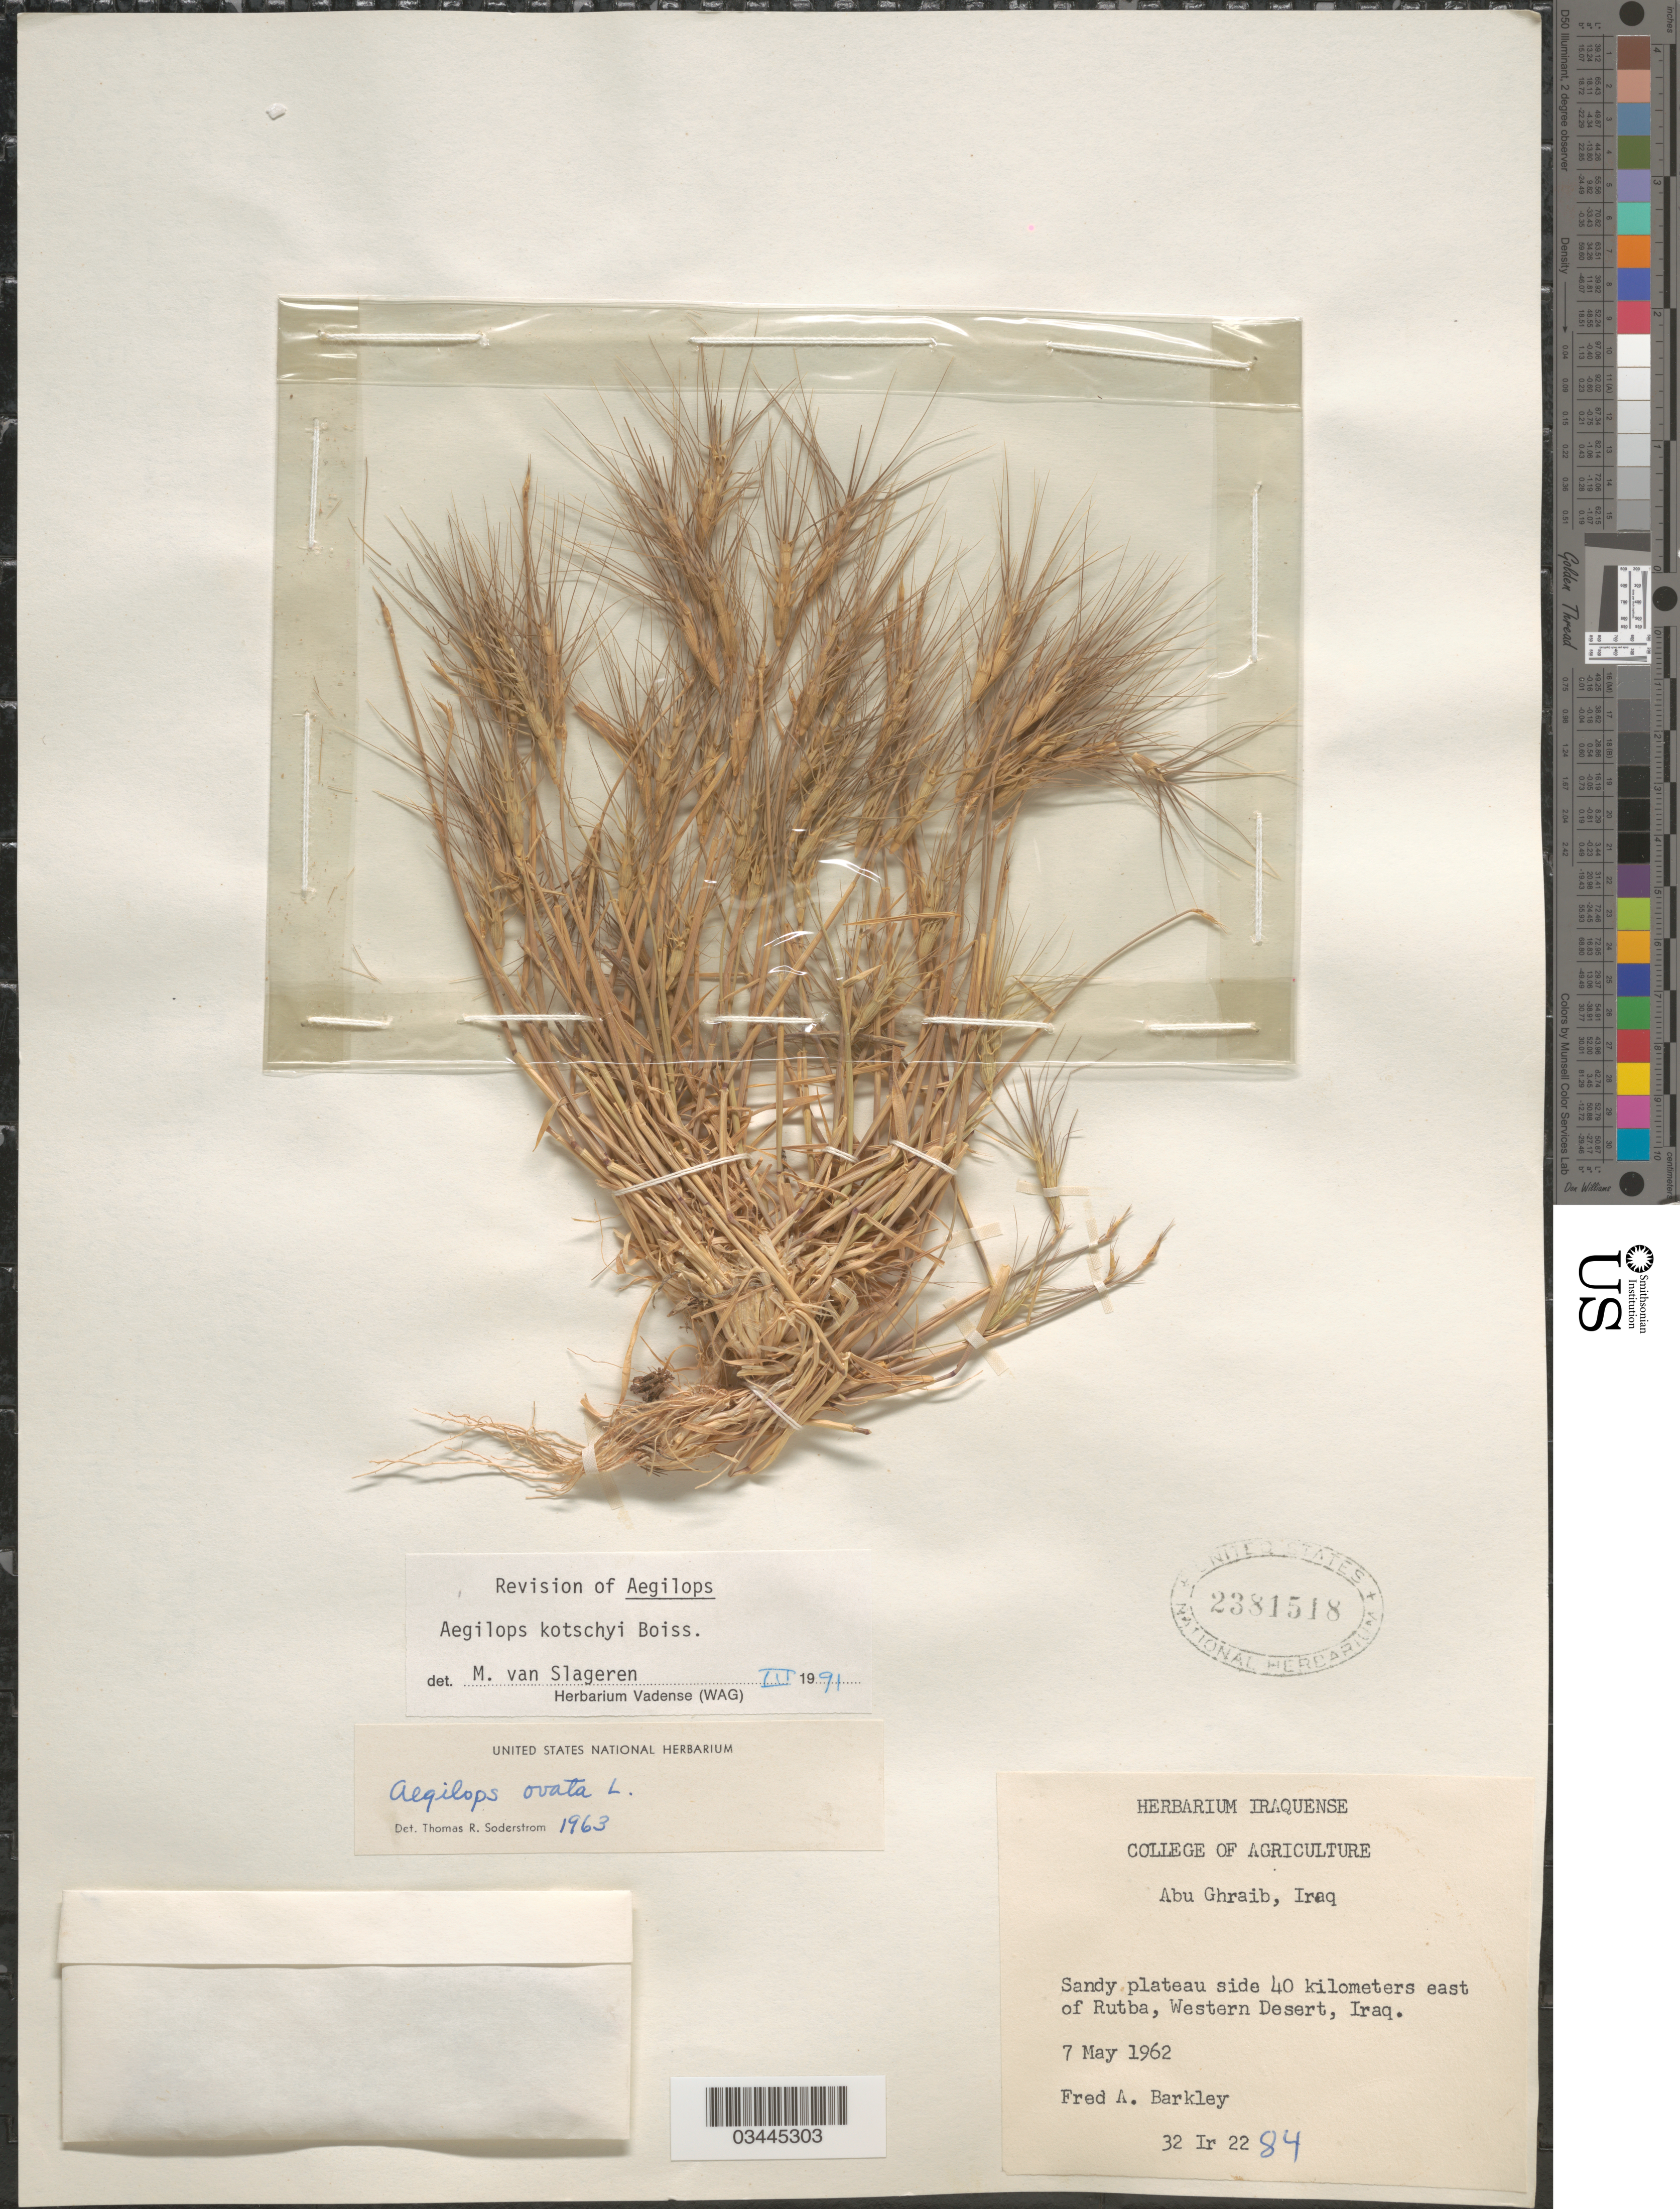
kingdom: Plantae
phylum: Tracheophyta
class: Liliopsida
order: Poales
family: Poaceae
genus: Aegilops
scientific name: Aegilops kotschyi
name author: Boiss.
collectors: F. A. Barkley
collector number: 32Ir2284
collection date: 1962-05-07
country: Iraq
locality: Sandy plateau side 40 kilometers east of Rutba, Western Desert.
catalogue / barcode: US 2381518